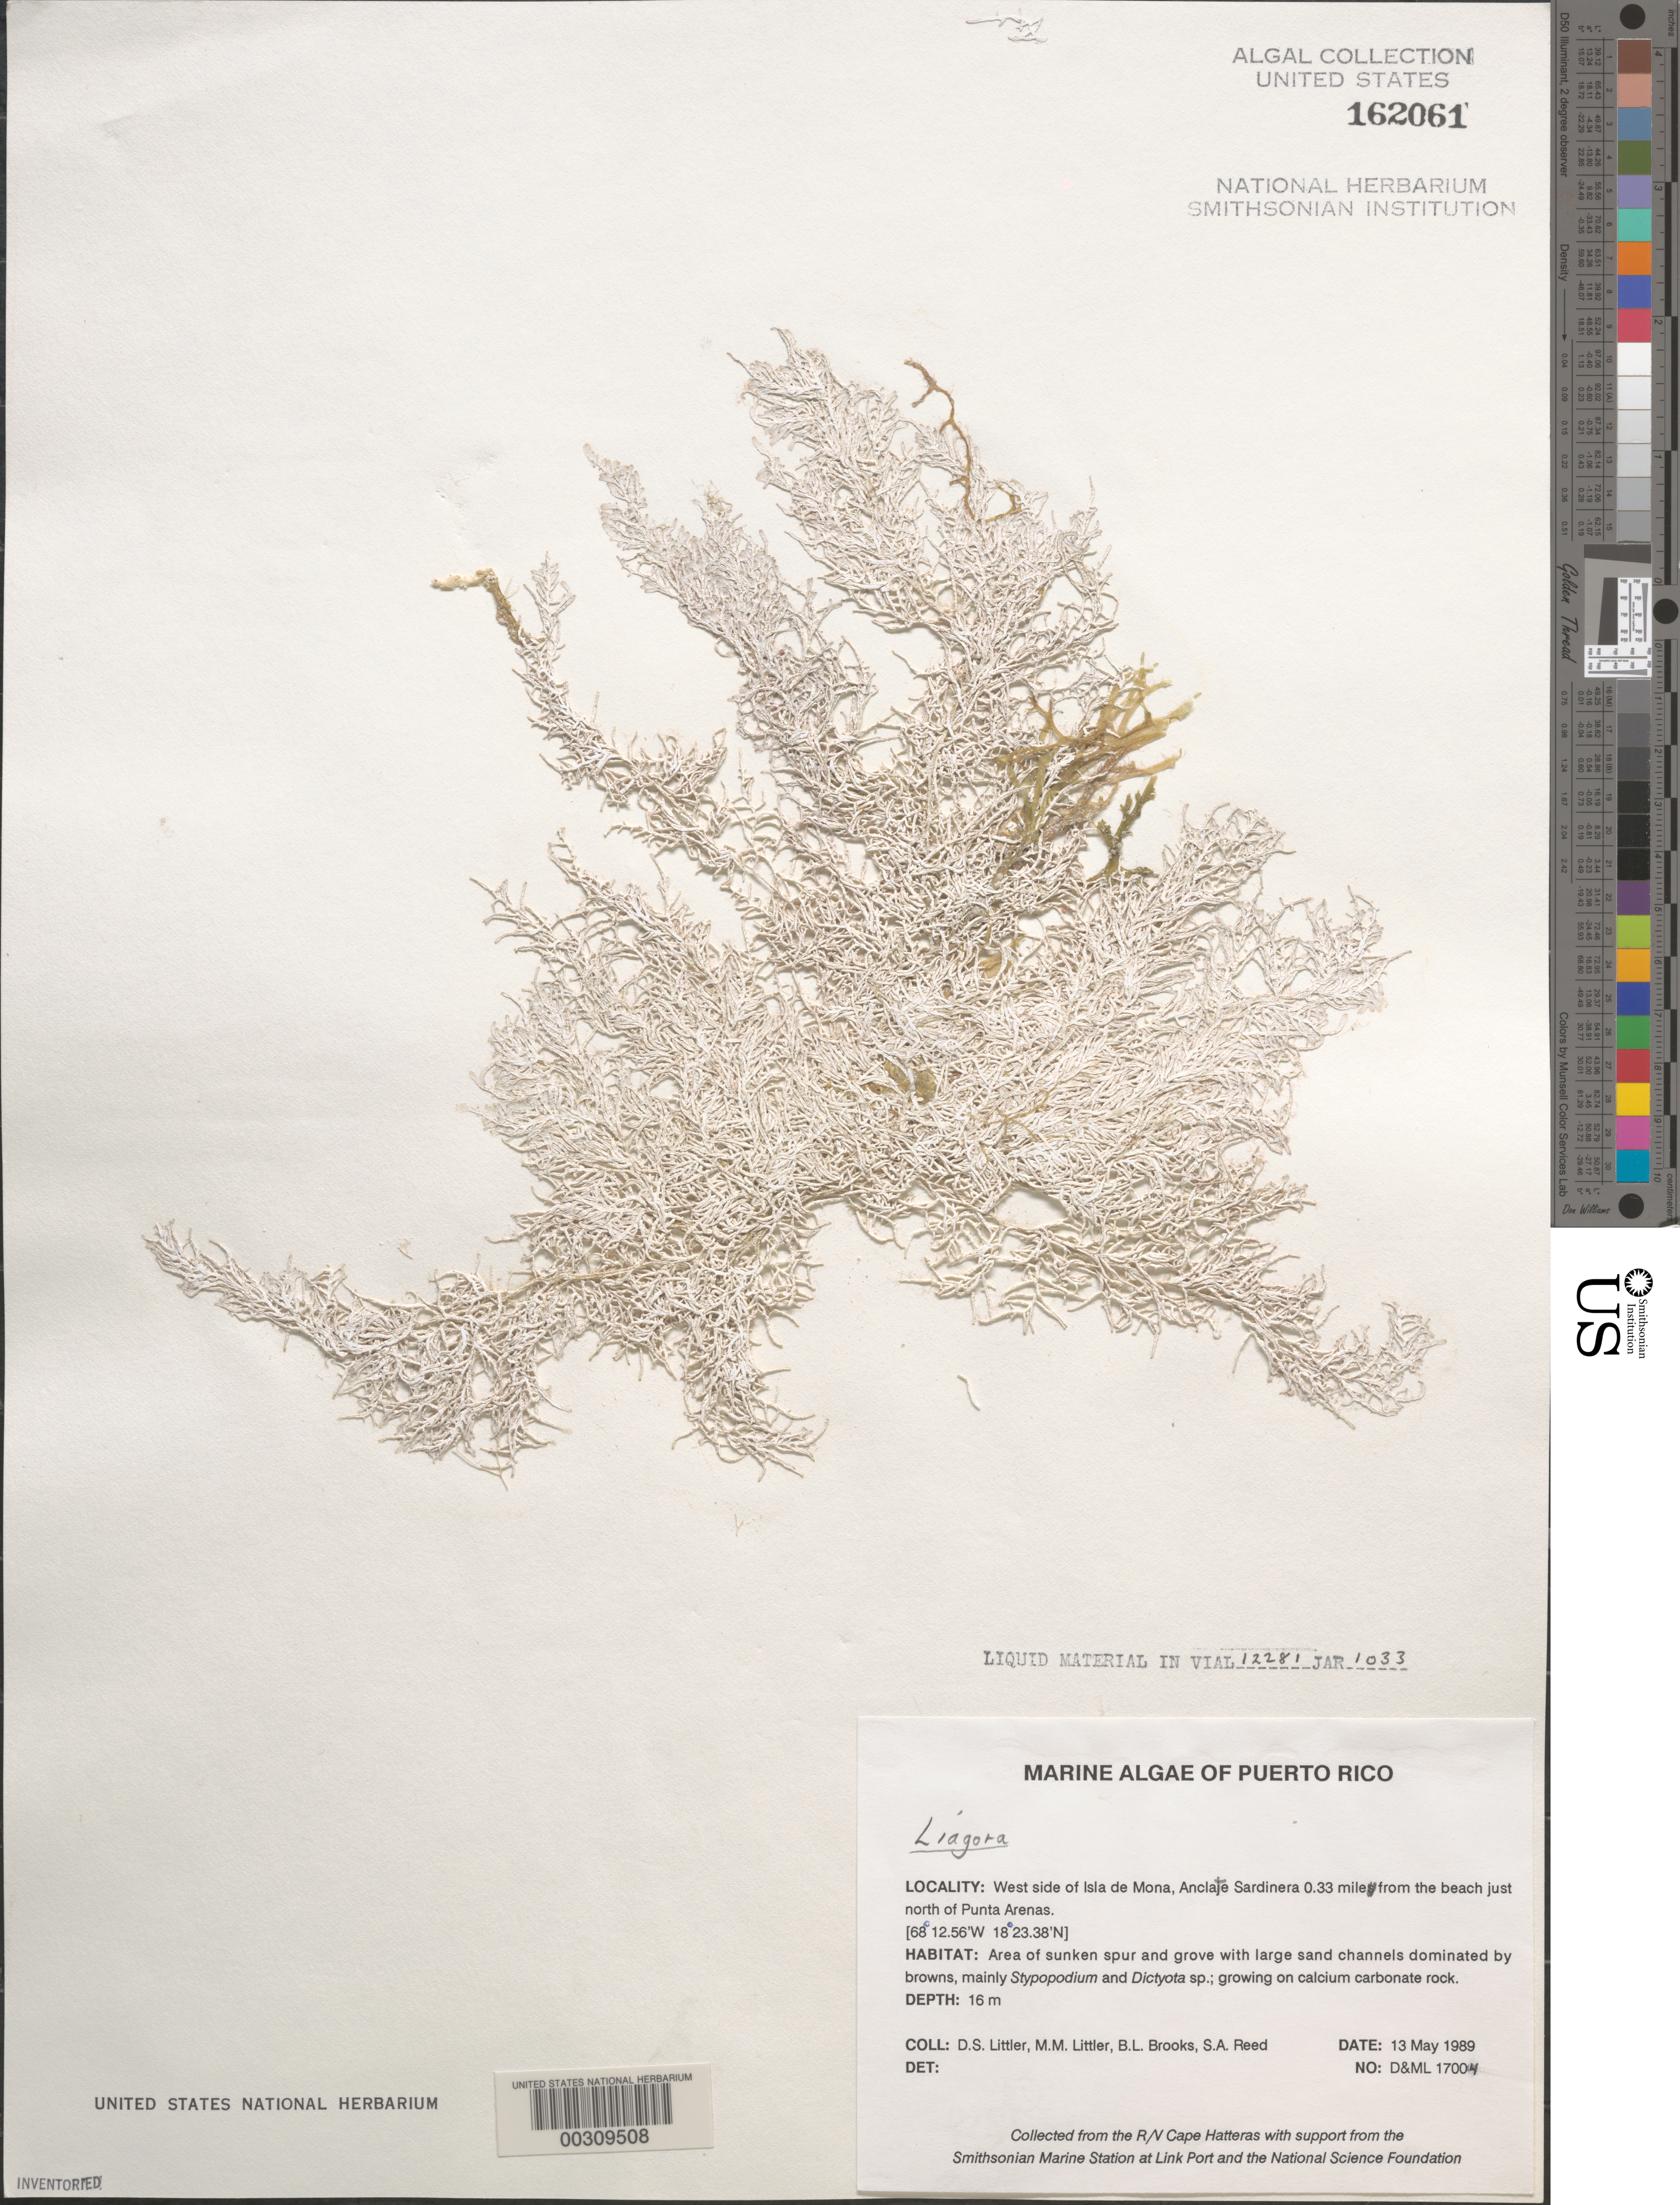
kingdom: Plantae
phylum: Rhodophyta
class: Florideophyceae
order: Nemaliales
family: Liagoraceae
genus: Liagora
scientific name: Liagora sp.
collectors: D. S. Littler, M. M. Littler, B. Brooks & S. Reed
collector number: D&ML 17004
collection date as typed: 13 May 1989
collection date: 1989-05-13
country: Puerto Rico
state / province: Mayaguez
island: Isla de Mona (Isla Mona)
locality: Anclate Sardinera 0.33 mile north of Punta Arenas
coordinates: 18 23.38'N, 68 12.56'W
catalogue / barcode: US 162061